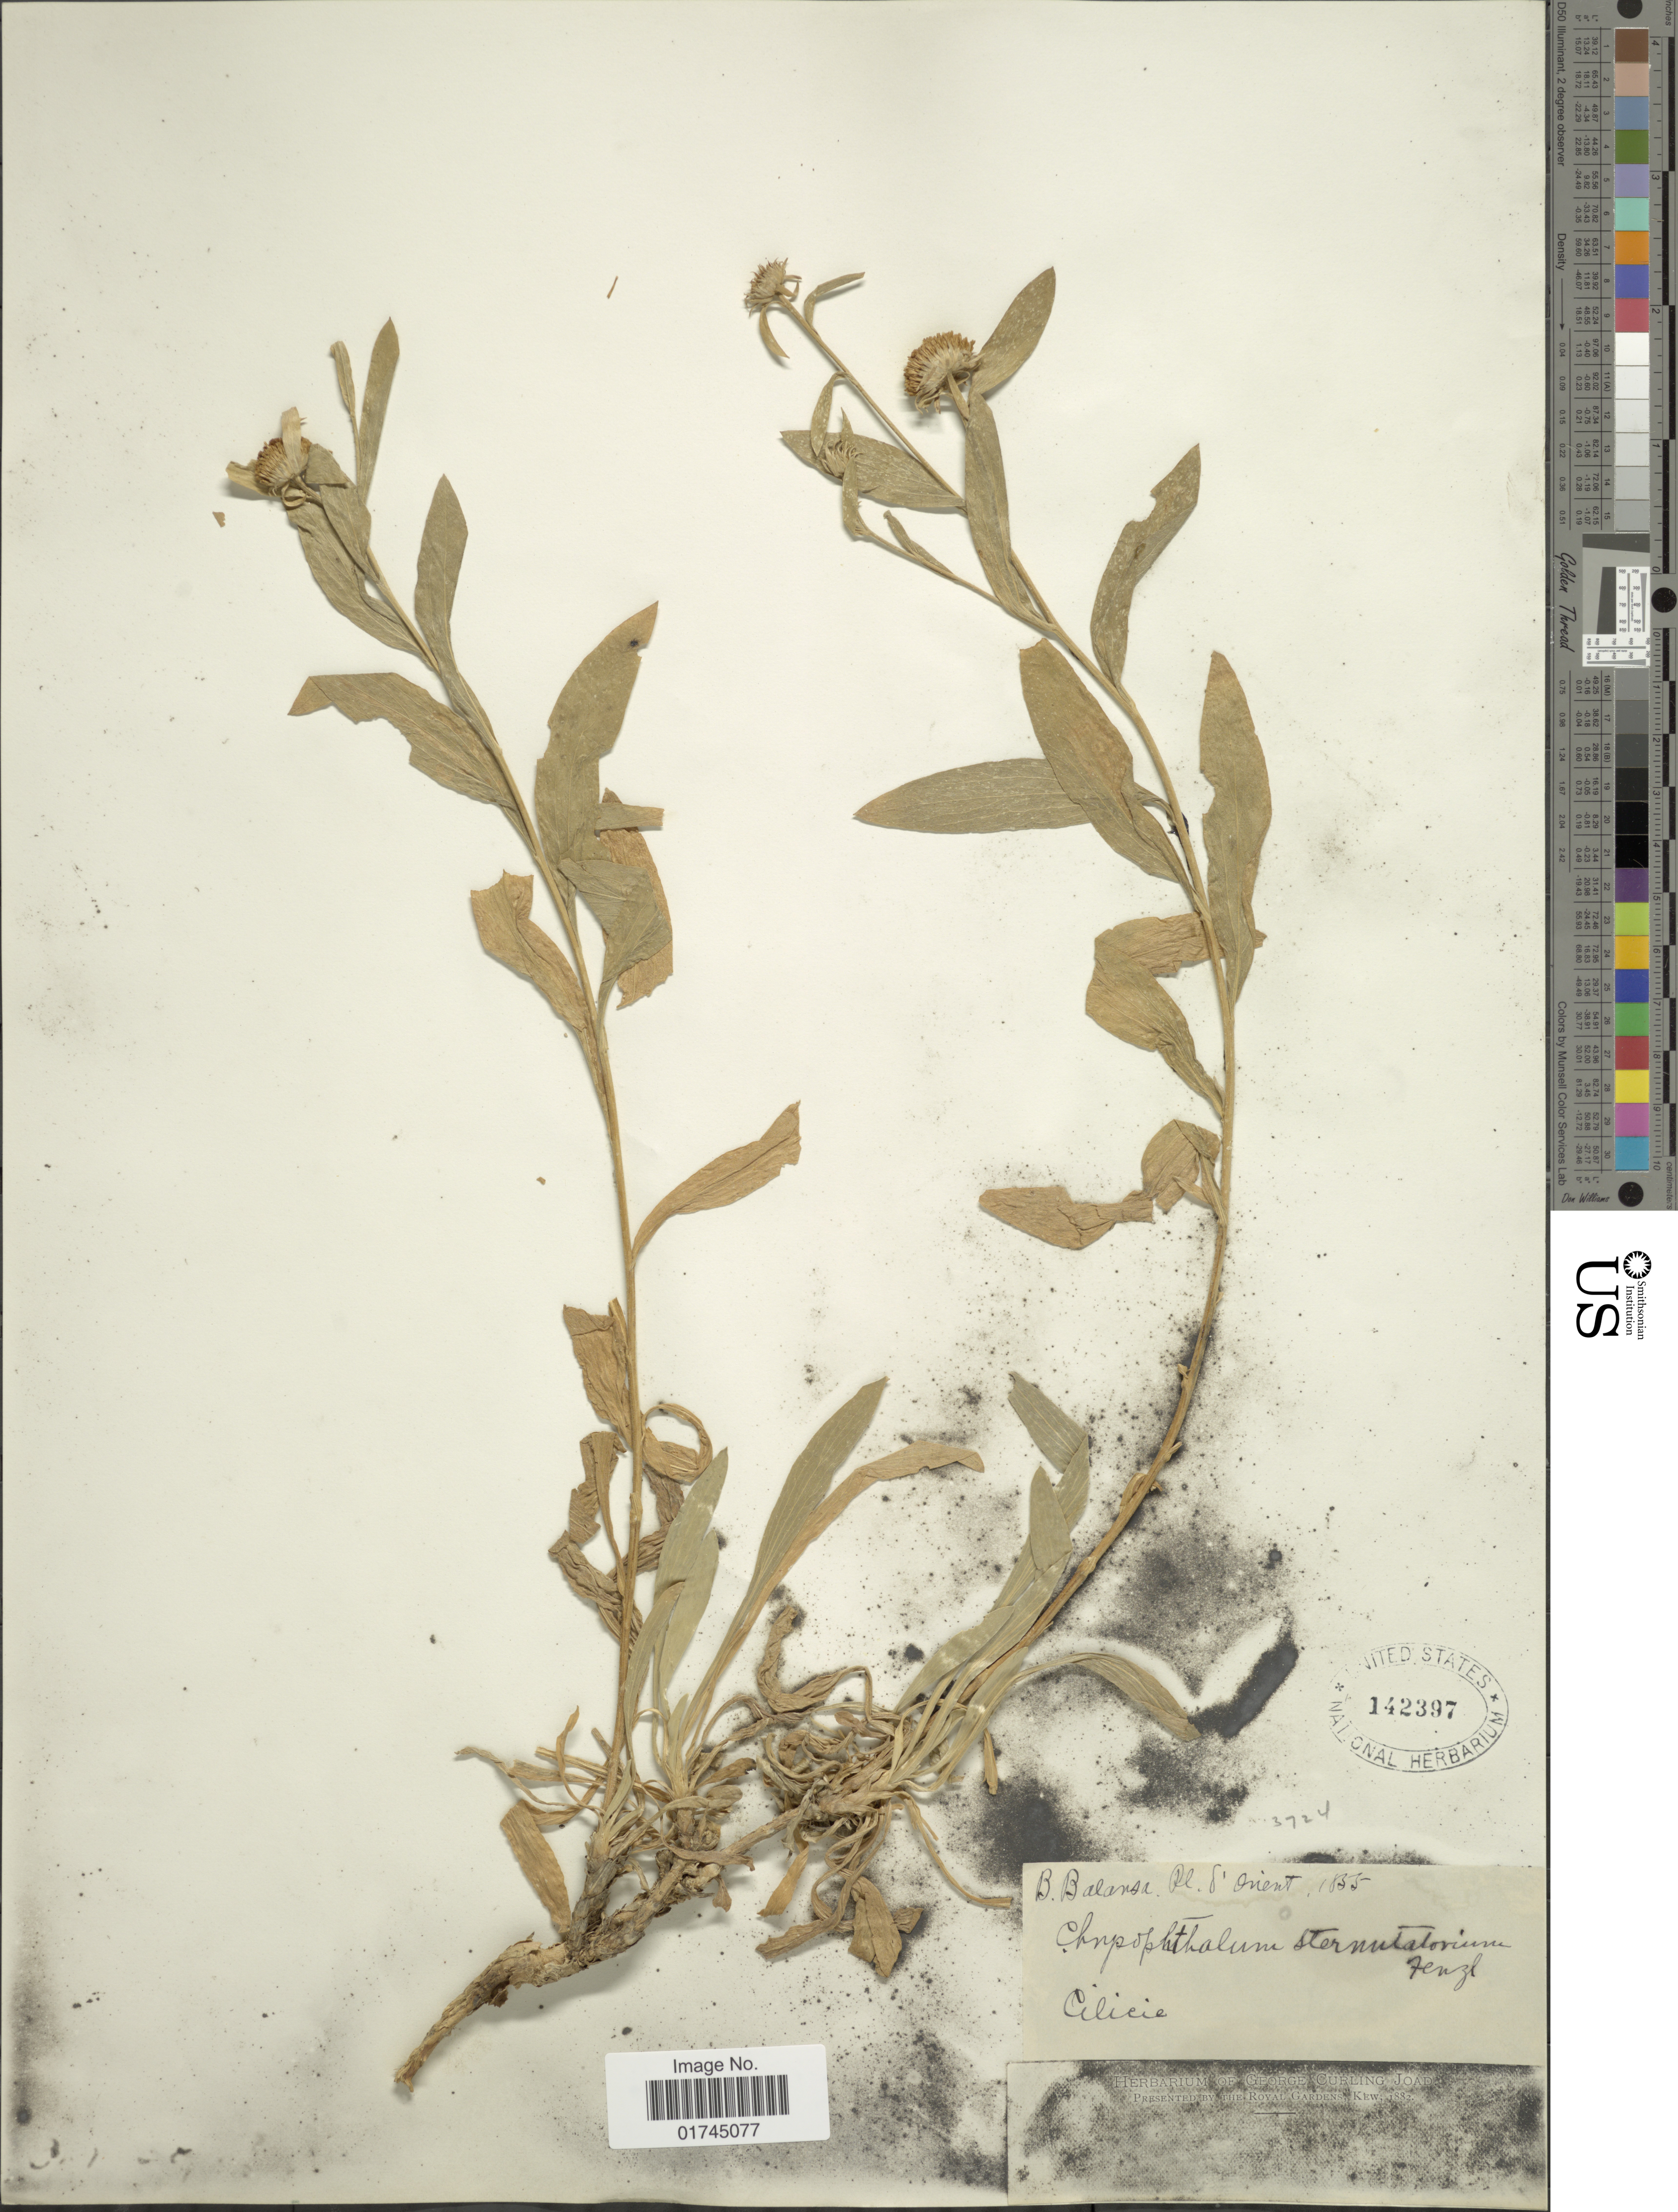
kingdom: Plantae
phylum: Tracheophyta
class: Magnoliopsida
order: Asterales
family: Asteraceae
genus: Chrysophthalmum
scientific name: Chrysophthalmum sternutatorium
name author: Sch. Bip. ex Walp.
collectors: B. Balansa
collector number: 3724?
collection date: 1835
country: Turkey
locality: Cilicie [Cilicia?]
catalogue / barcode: US 142397